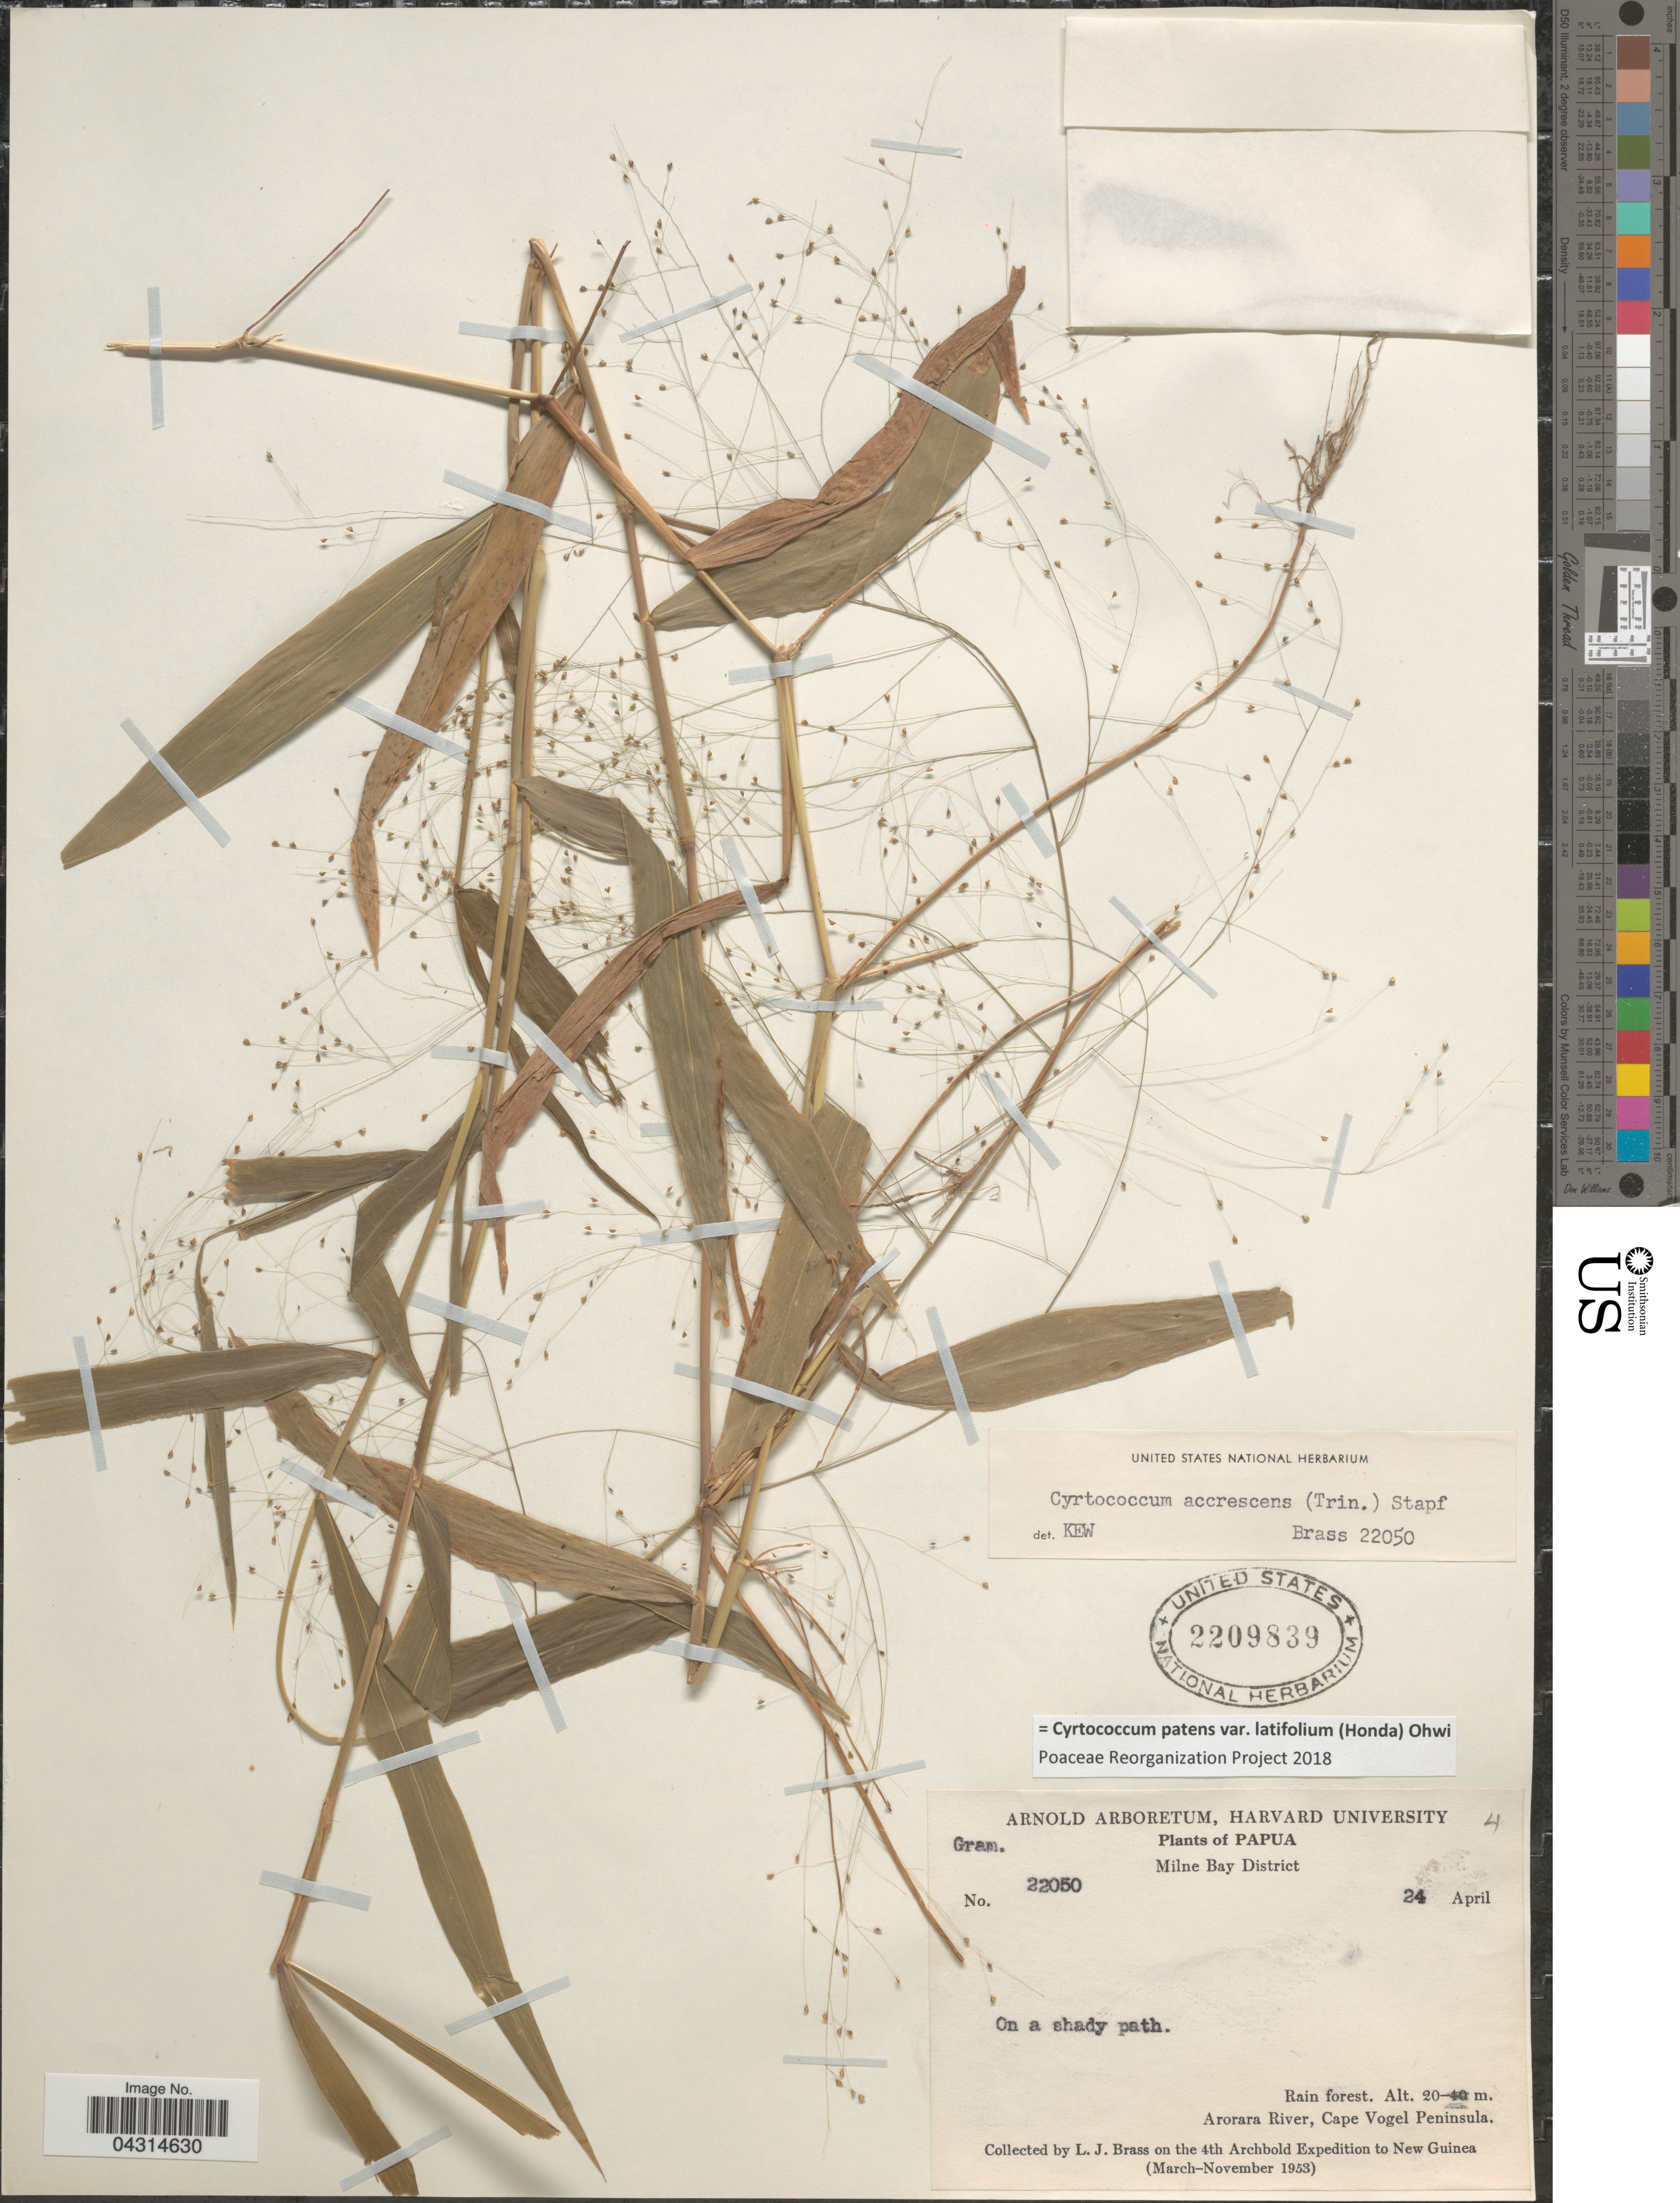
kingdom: Plantae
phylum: Tracheophyta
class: Liliopsida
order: Poales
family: Poaceae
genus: Cyrtococcum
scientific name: Cyrtococcum patens var. latifolium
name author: (Honda) Ohwi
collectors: L. J. Brass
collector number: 22050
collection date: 1953-04-24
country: Papua New Guinea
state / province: Milne Bay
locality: Papua. Milne Bay Distrct. On a shady path. Rain forest. Arorara River, Cape Vogel Peninsula. On the 4th Archbold Expedition to New Guinea (March-November 1953).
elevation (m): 20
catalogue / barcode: US 2209839